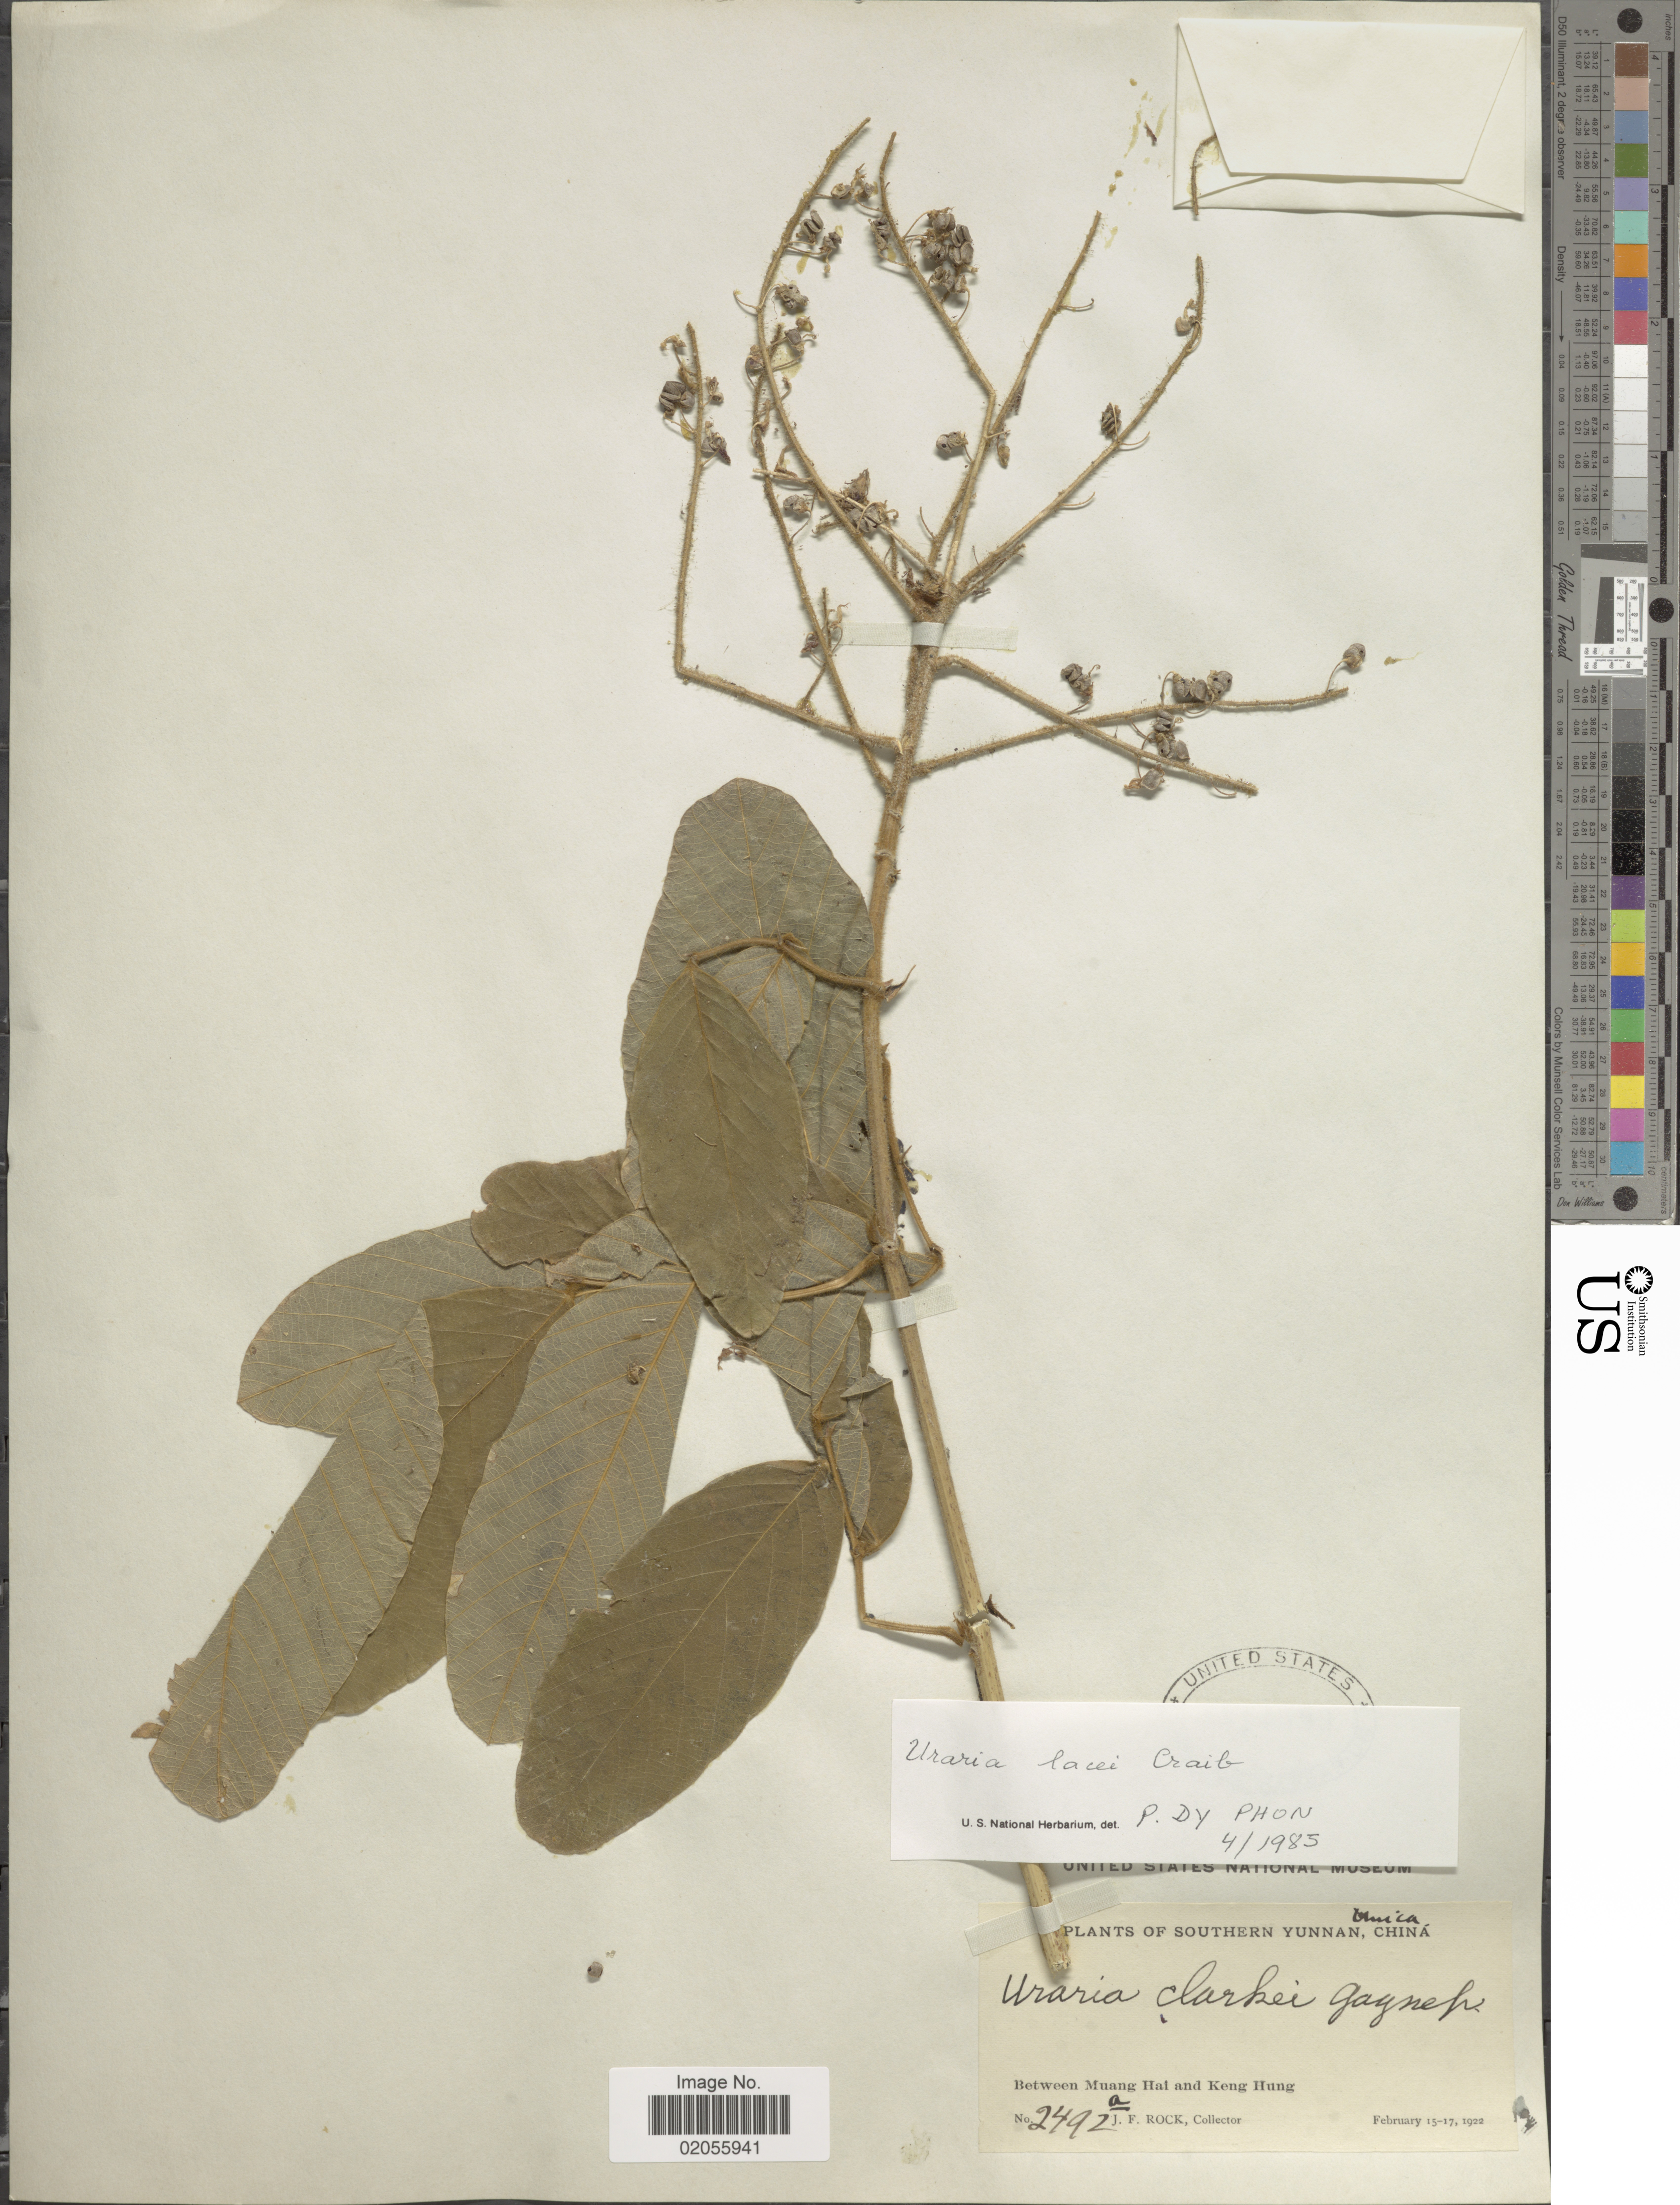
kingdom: Plantae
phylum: Tracheophyta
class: Magnoliopsida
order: Fabales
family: Fabaceae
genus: Uraria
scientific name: Uraria lacei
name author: Craib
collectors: J. Rock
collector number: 2492a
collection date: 1922-02-15/1922-02-17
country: China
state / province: Yunnan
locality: Southern Yunnan, Between Muang Hai and Keng Hung